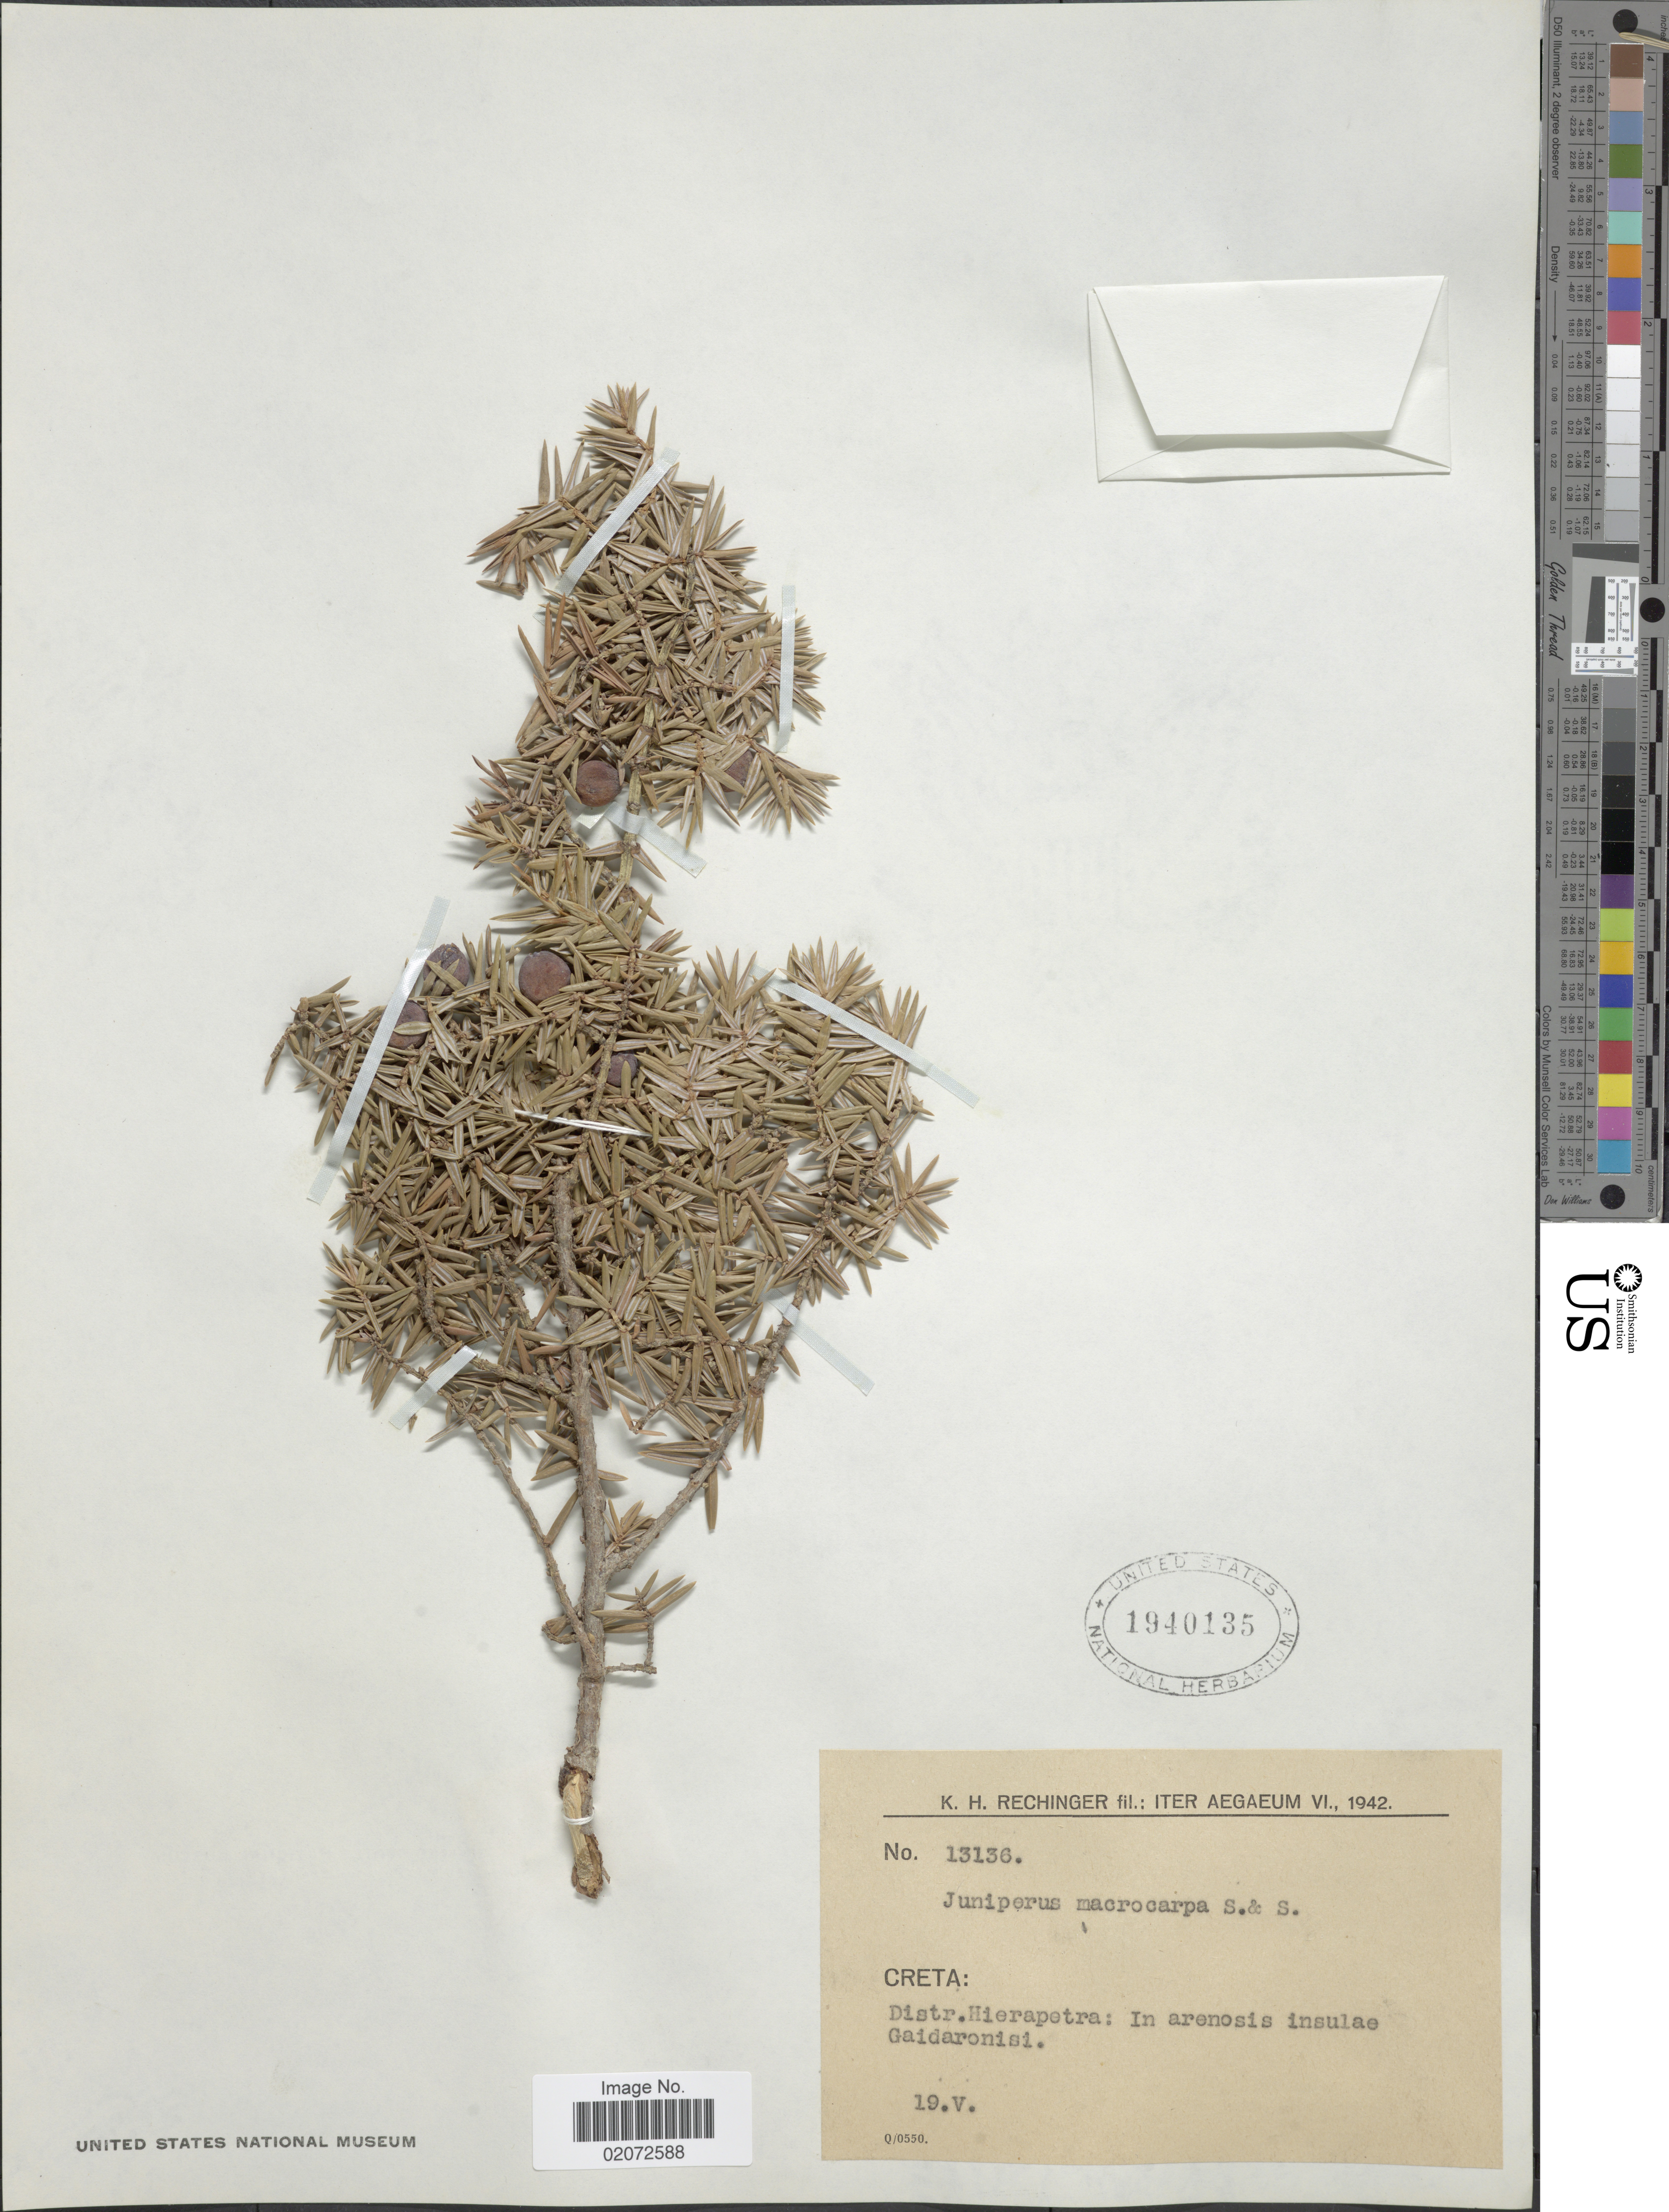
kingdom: Plantae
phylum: Tracheophyta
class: Pinopsida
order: Pinales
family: Cupressaceae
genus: Juniperus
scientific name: Juniperus macrocarpa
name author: Sibth. & Sm.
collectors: K. H. Rechinger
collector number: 13136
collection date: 1942-05-19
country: Greece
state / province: Crete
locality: Aegaeum. Creta: Distr. Hierapetra: In arenosis insulae Gaidaronisi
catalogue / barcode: US 1940135